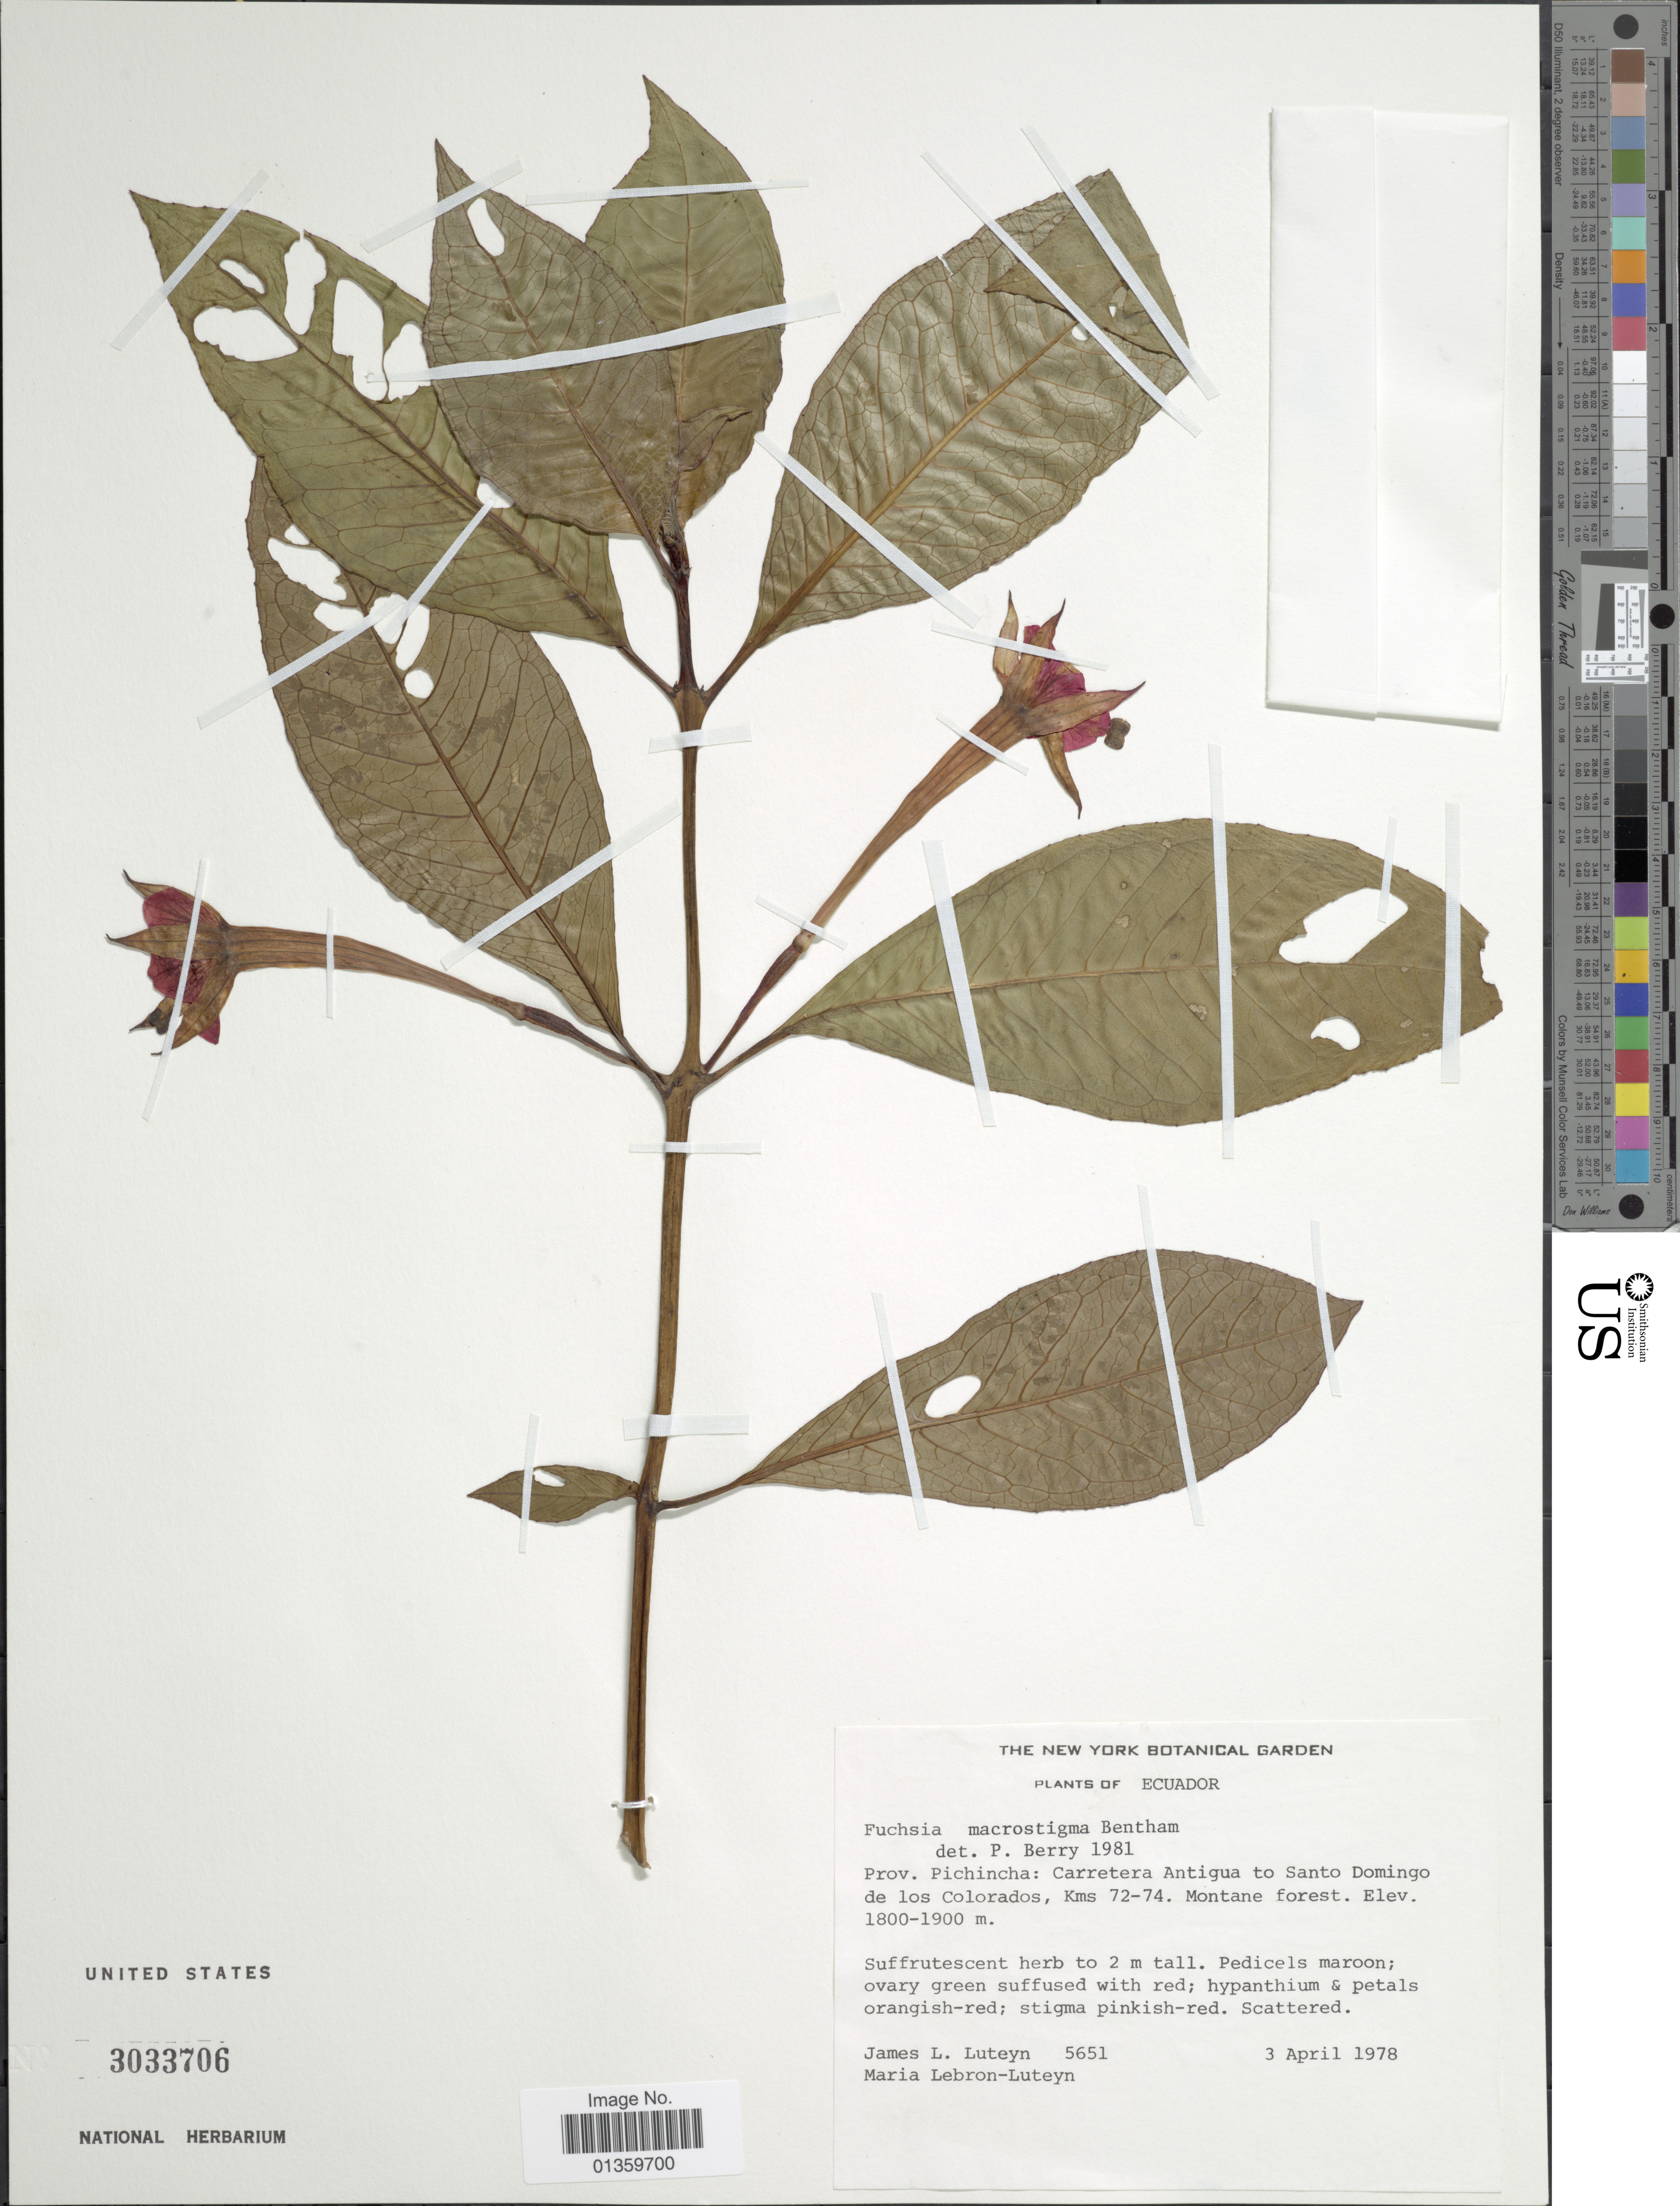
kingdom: Plantae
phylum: Tracheophyta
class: Magnoliopsida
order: Myrtales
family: Onagraceae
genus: Fuchsia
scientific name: Fuchsia macrostigma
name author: Benth.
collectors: J. L. Luteyn & M. L. Lebrón-Luteyn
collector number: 5651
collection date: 1978-04-03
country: Ecuador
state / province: Pichincha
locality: Carretera Antigua to Santo Domingo de los Colorados, Kms 72-74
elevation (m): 1800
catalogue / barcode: US 3033706